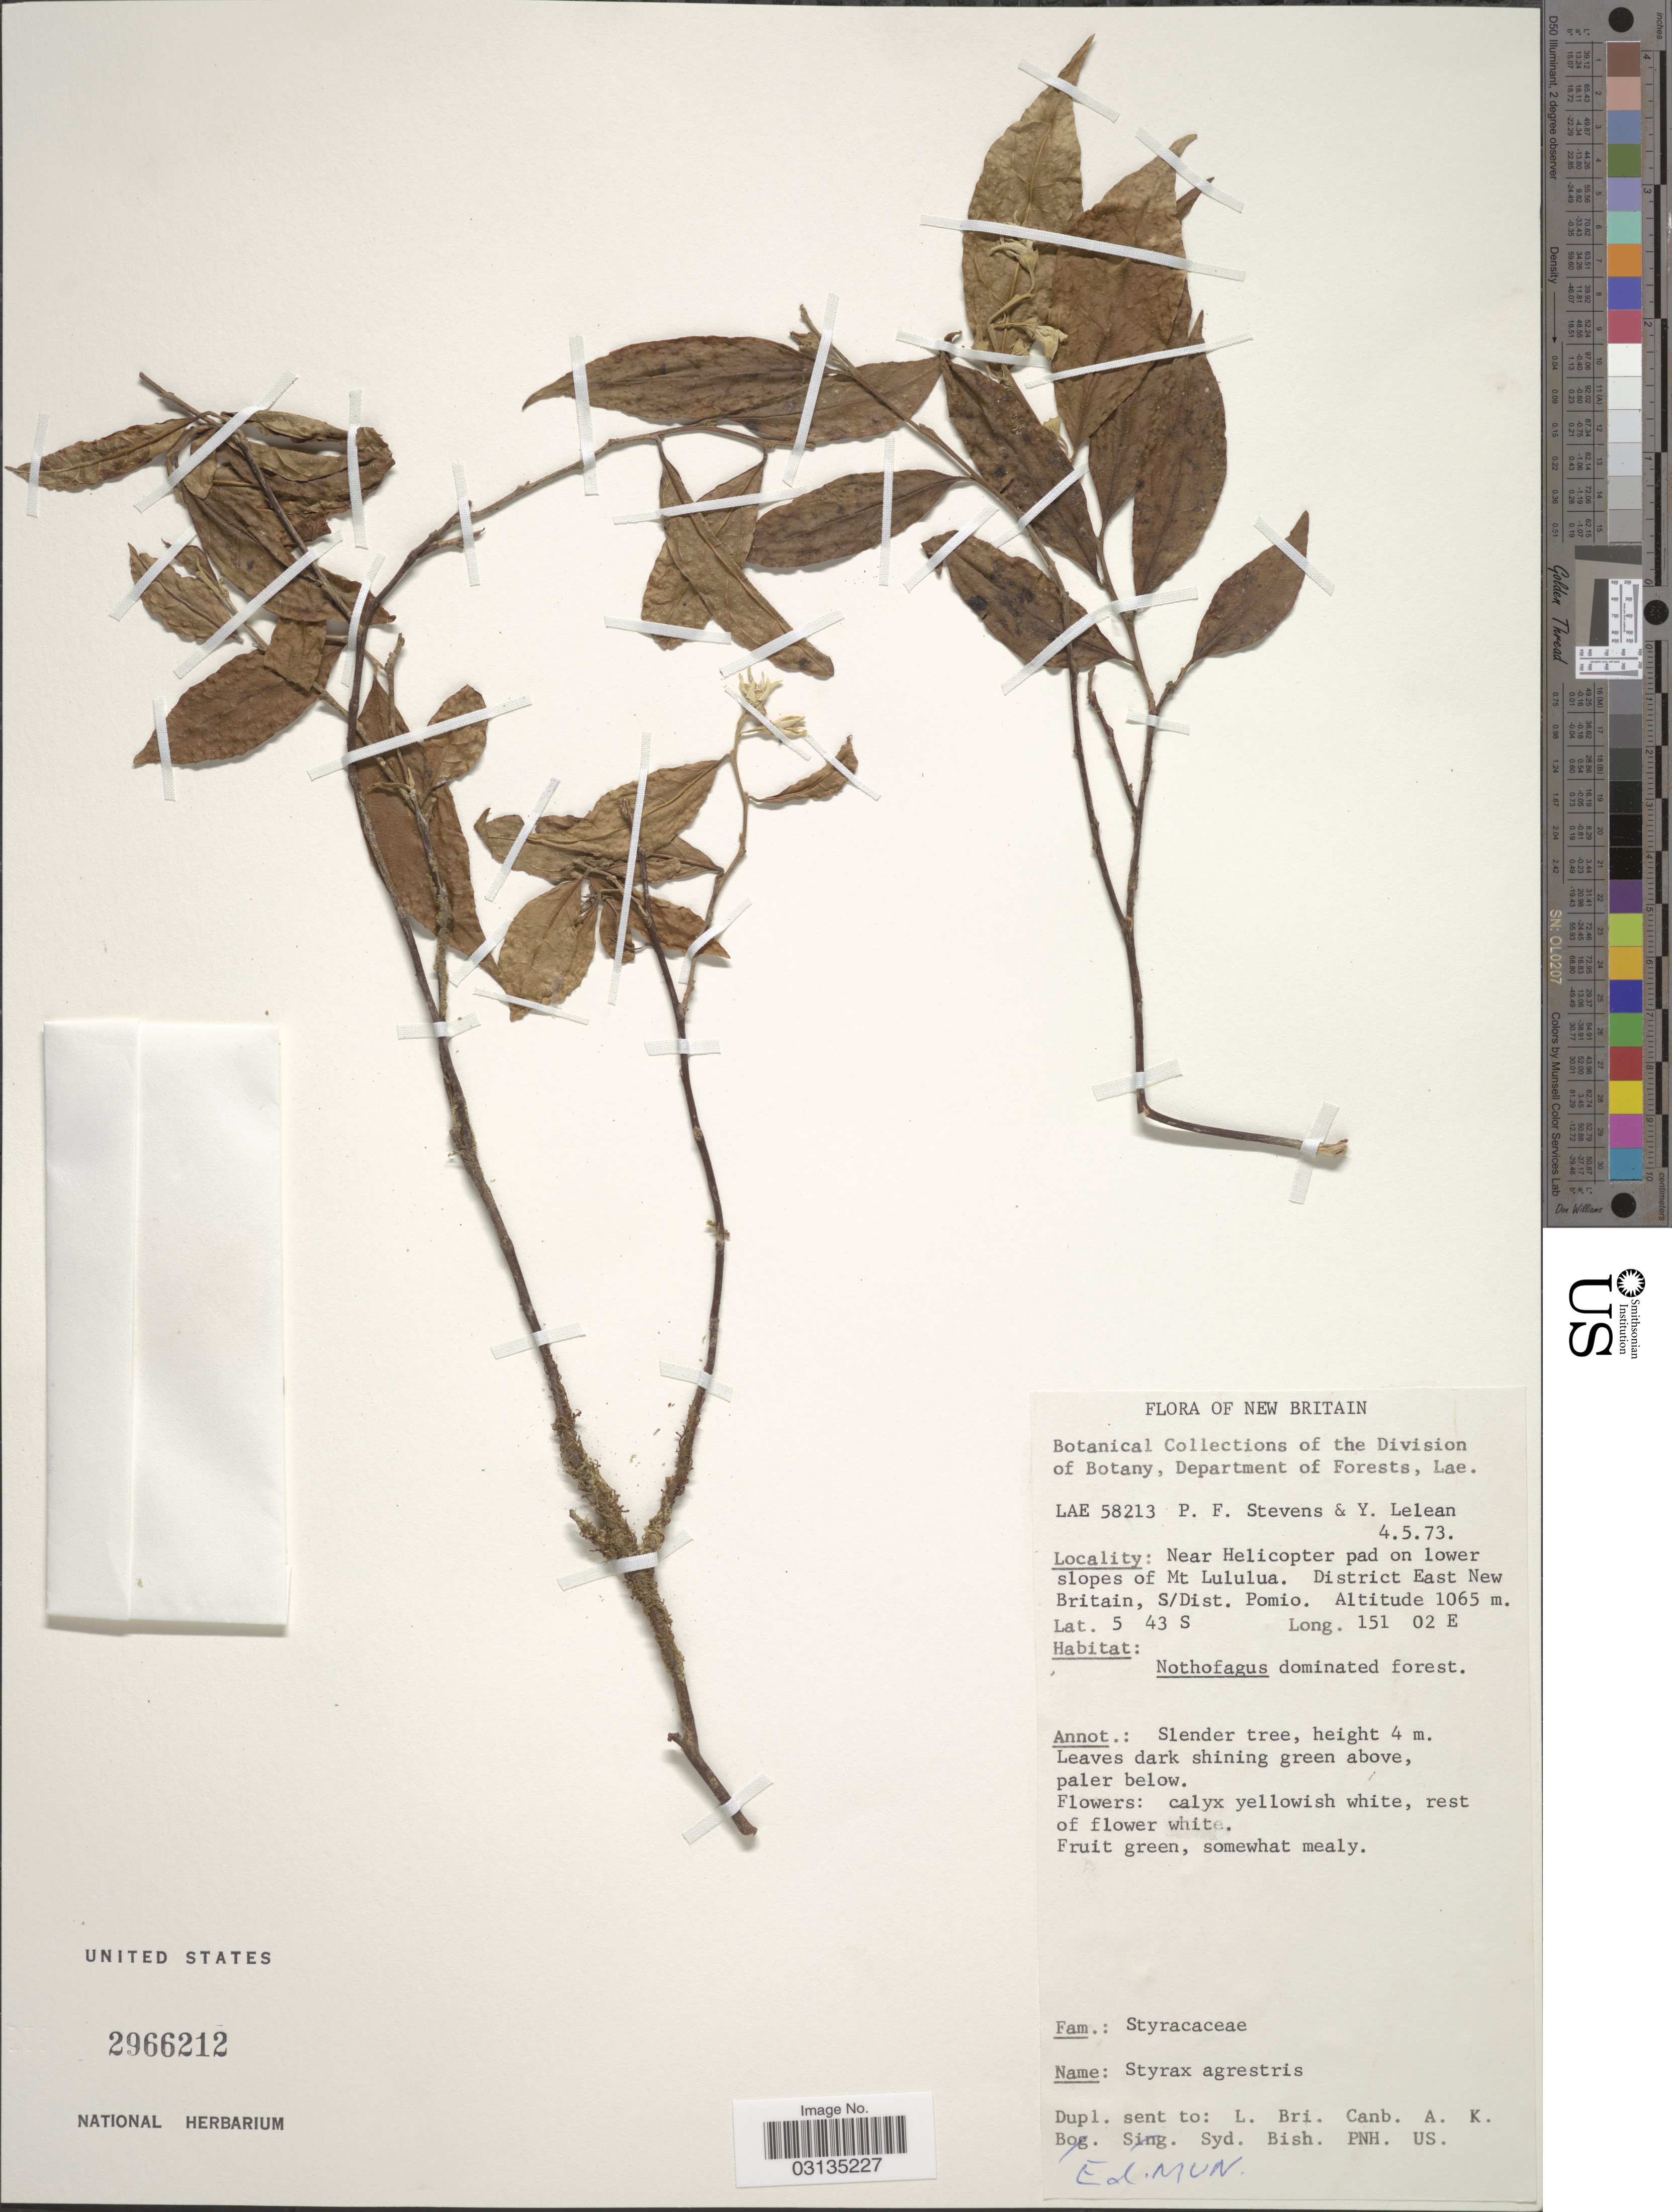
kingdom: Plantae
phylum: Tracheophyta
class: Magnoliopsida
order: Ericales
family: Styracaceae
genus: Styrax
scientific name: Styrax agrestis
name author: (Lour.) G. Don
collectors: P. F. Stevens & Y. Lelean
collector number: LAE58213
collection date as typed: Transcribed d/m/y: 4/5/73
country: Papua New Guinea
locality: Near Helicopter pad on lower slopes of Mt Lululua. District East New Britain, S/Dist. Pomio.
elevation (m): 1065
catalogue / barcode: US 2966212